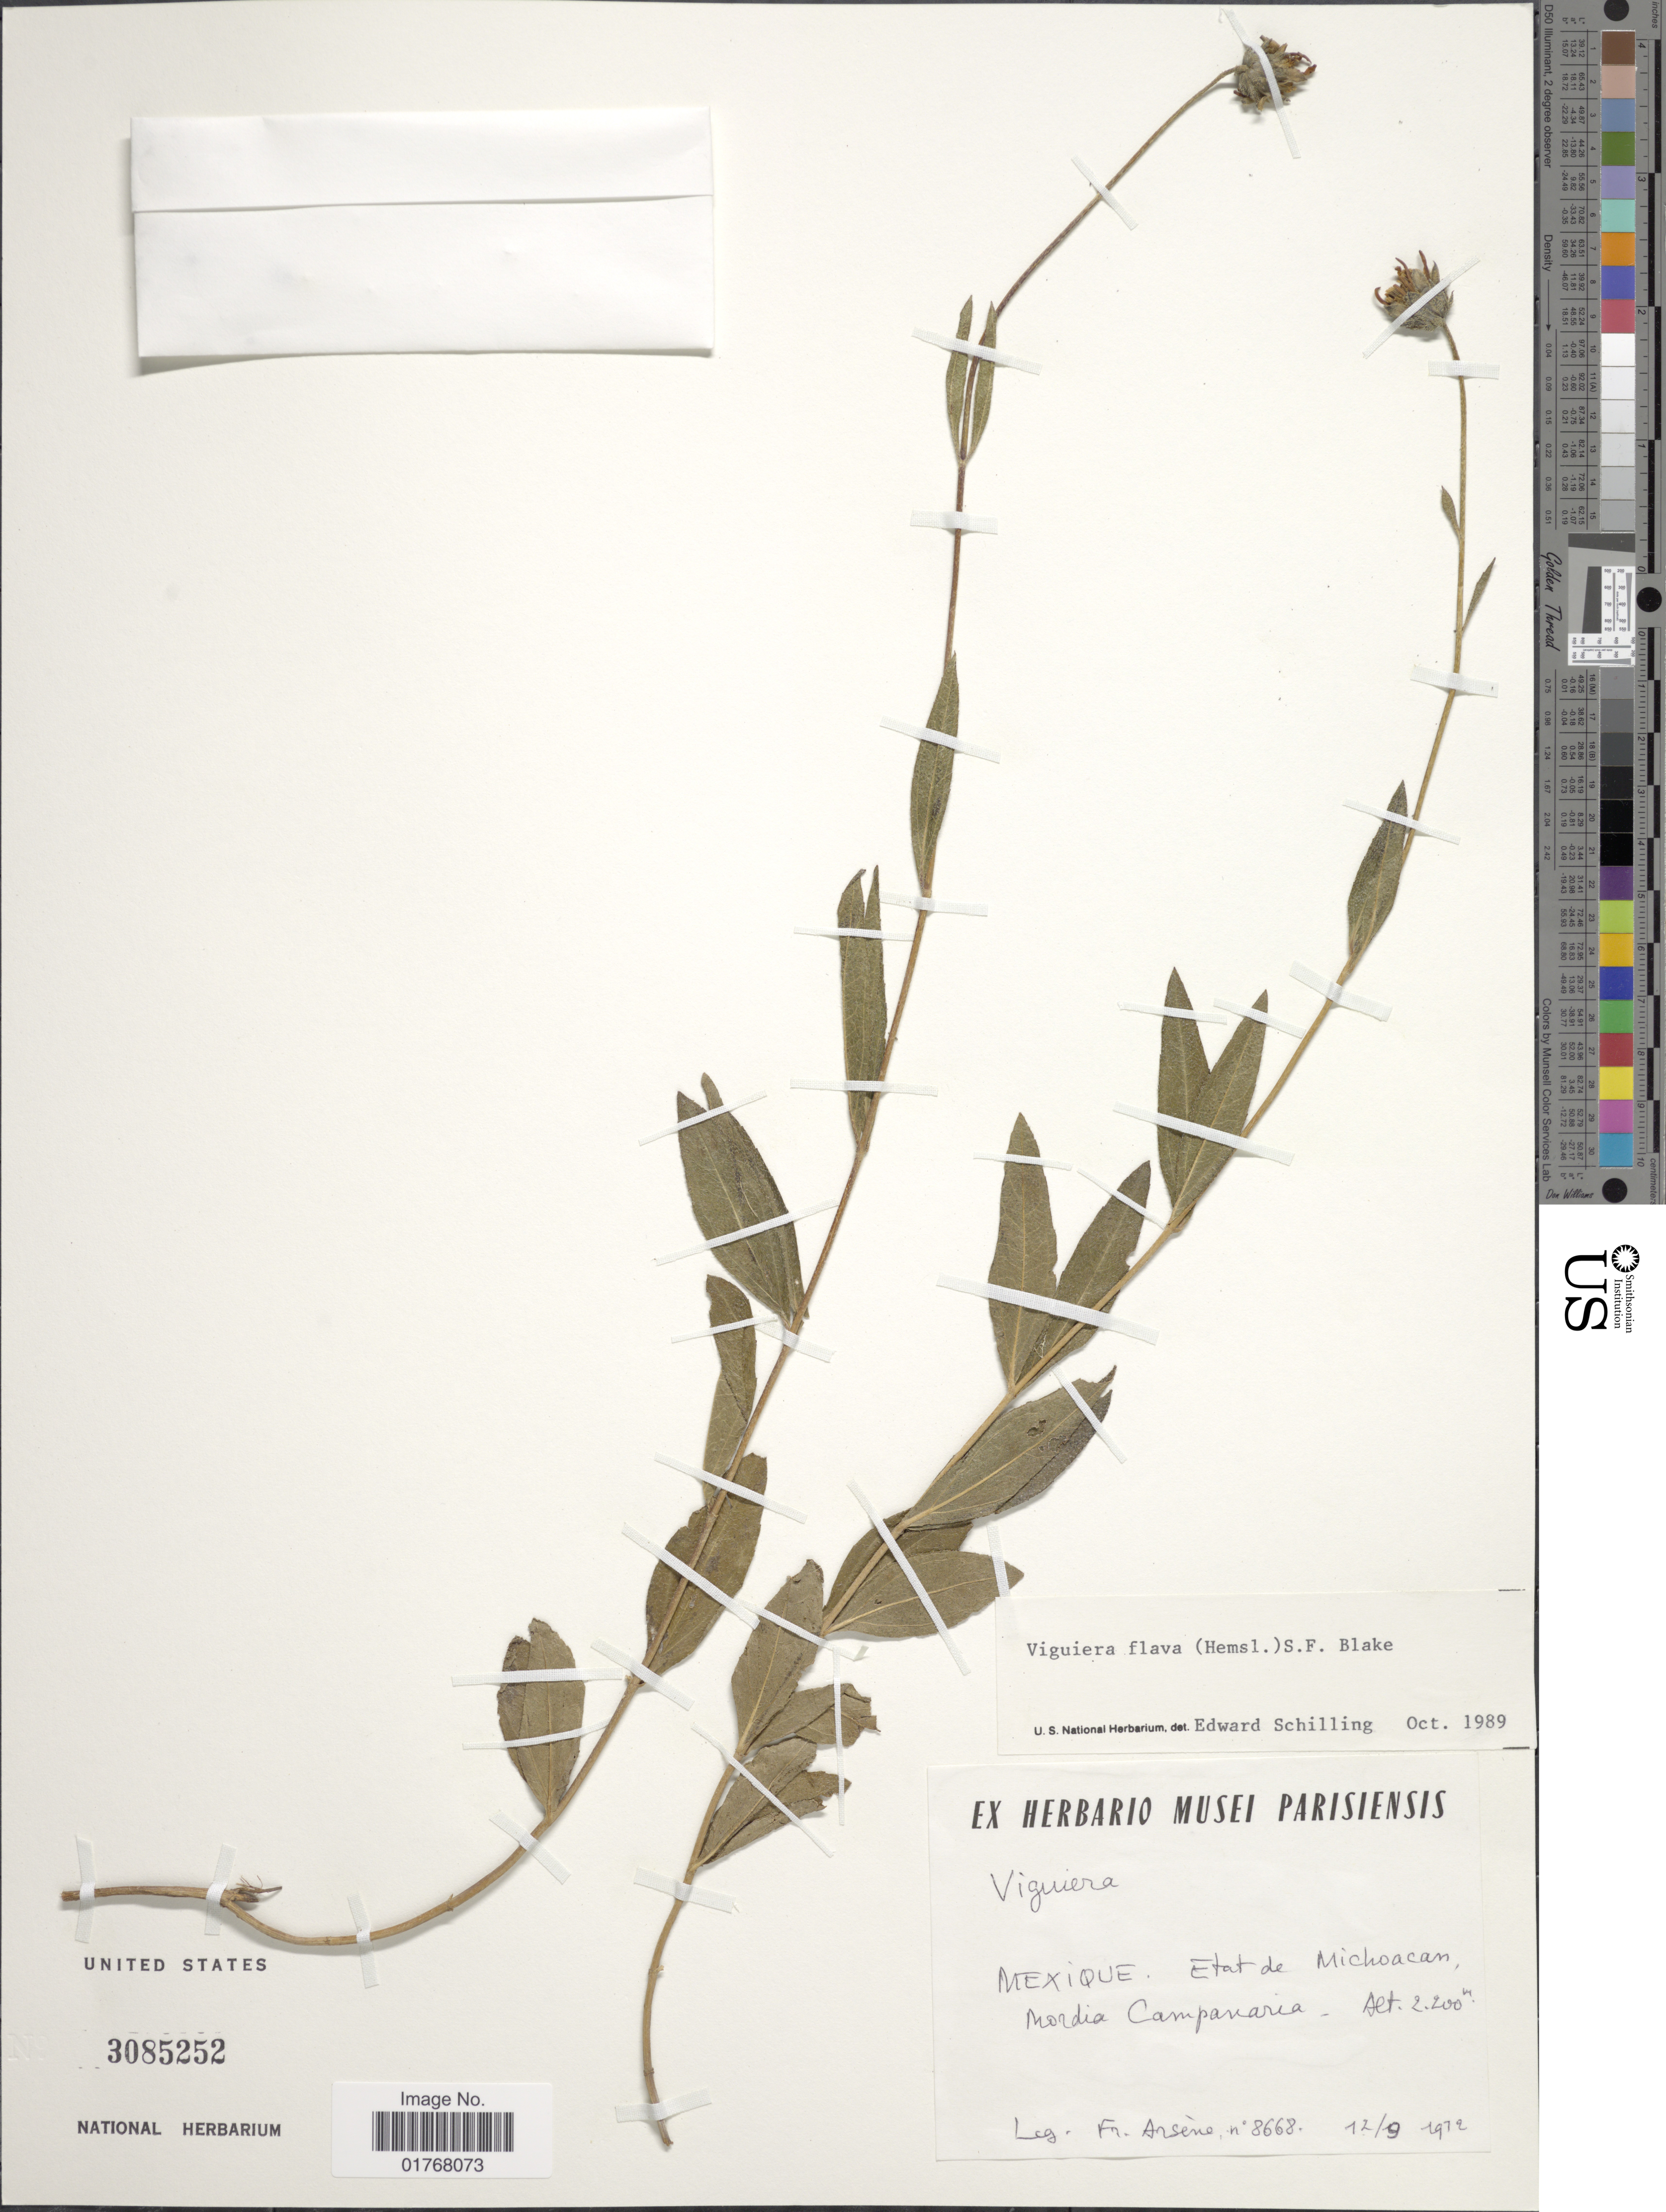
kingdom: Plantae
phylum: Tracheophyta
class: Magnoliopsida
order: Asterales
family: Asteraceae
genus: Viguiera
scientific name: Viguiera flava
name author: (Hemsl.) Blake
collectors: F. Arsène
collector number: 8668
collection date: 1972-09-12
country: Mexico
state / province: Michoacán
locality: Morelia Campanaria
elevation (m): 2200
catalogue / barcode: US 3085252